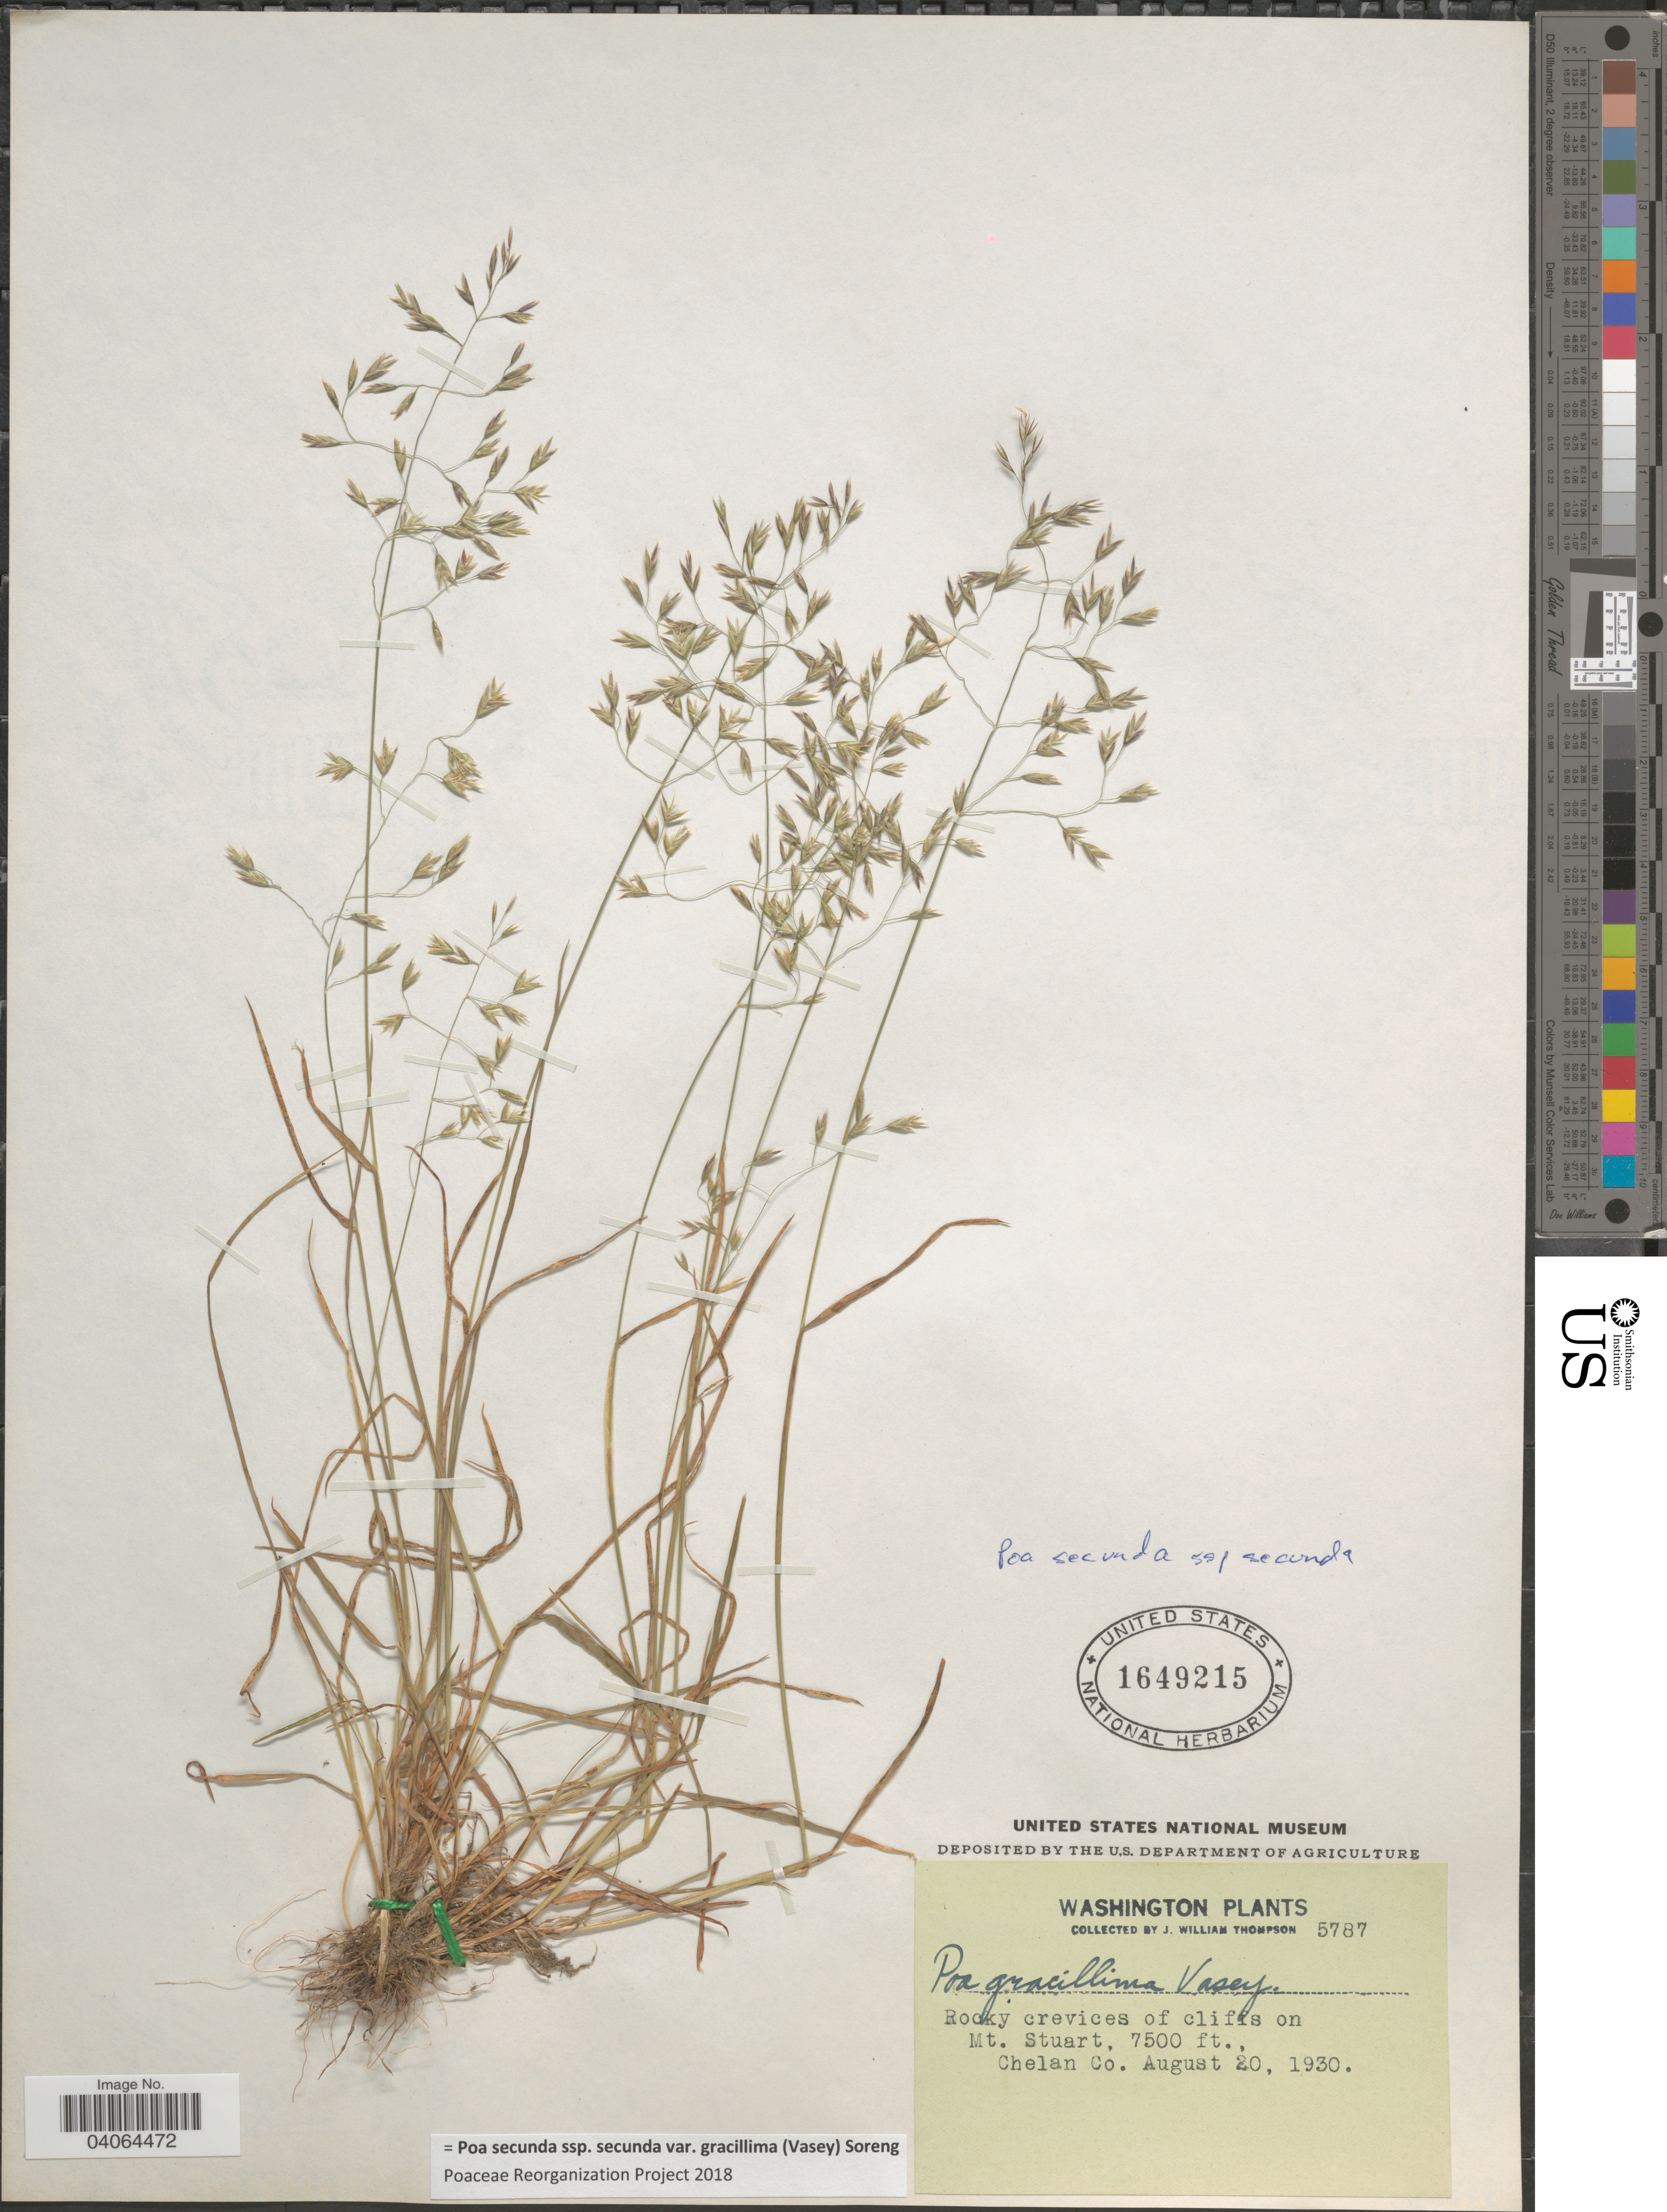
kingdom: Plantae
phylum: Tracheophyta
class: Liliopsida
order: Poales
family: Poaceae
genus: Poa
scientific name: Poa secunda subsp. secunda var. gracillima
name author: (Vasey) Soreng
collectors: J. W. Thompson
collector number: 5787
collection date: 1930-08-20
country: United States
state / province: Washington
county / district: Chelan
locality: Rocky crevices of cliffs on Mt. Stuart. Chelan Co.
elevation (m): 2286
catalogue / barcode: US 1649215